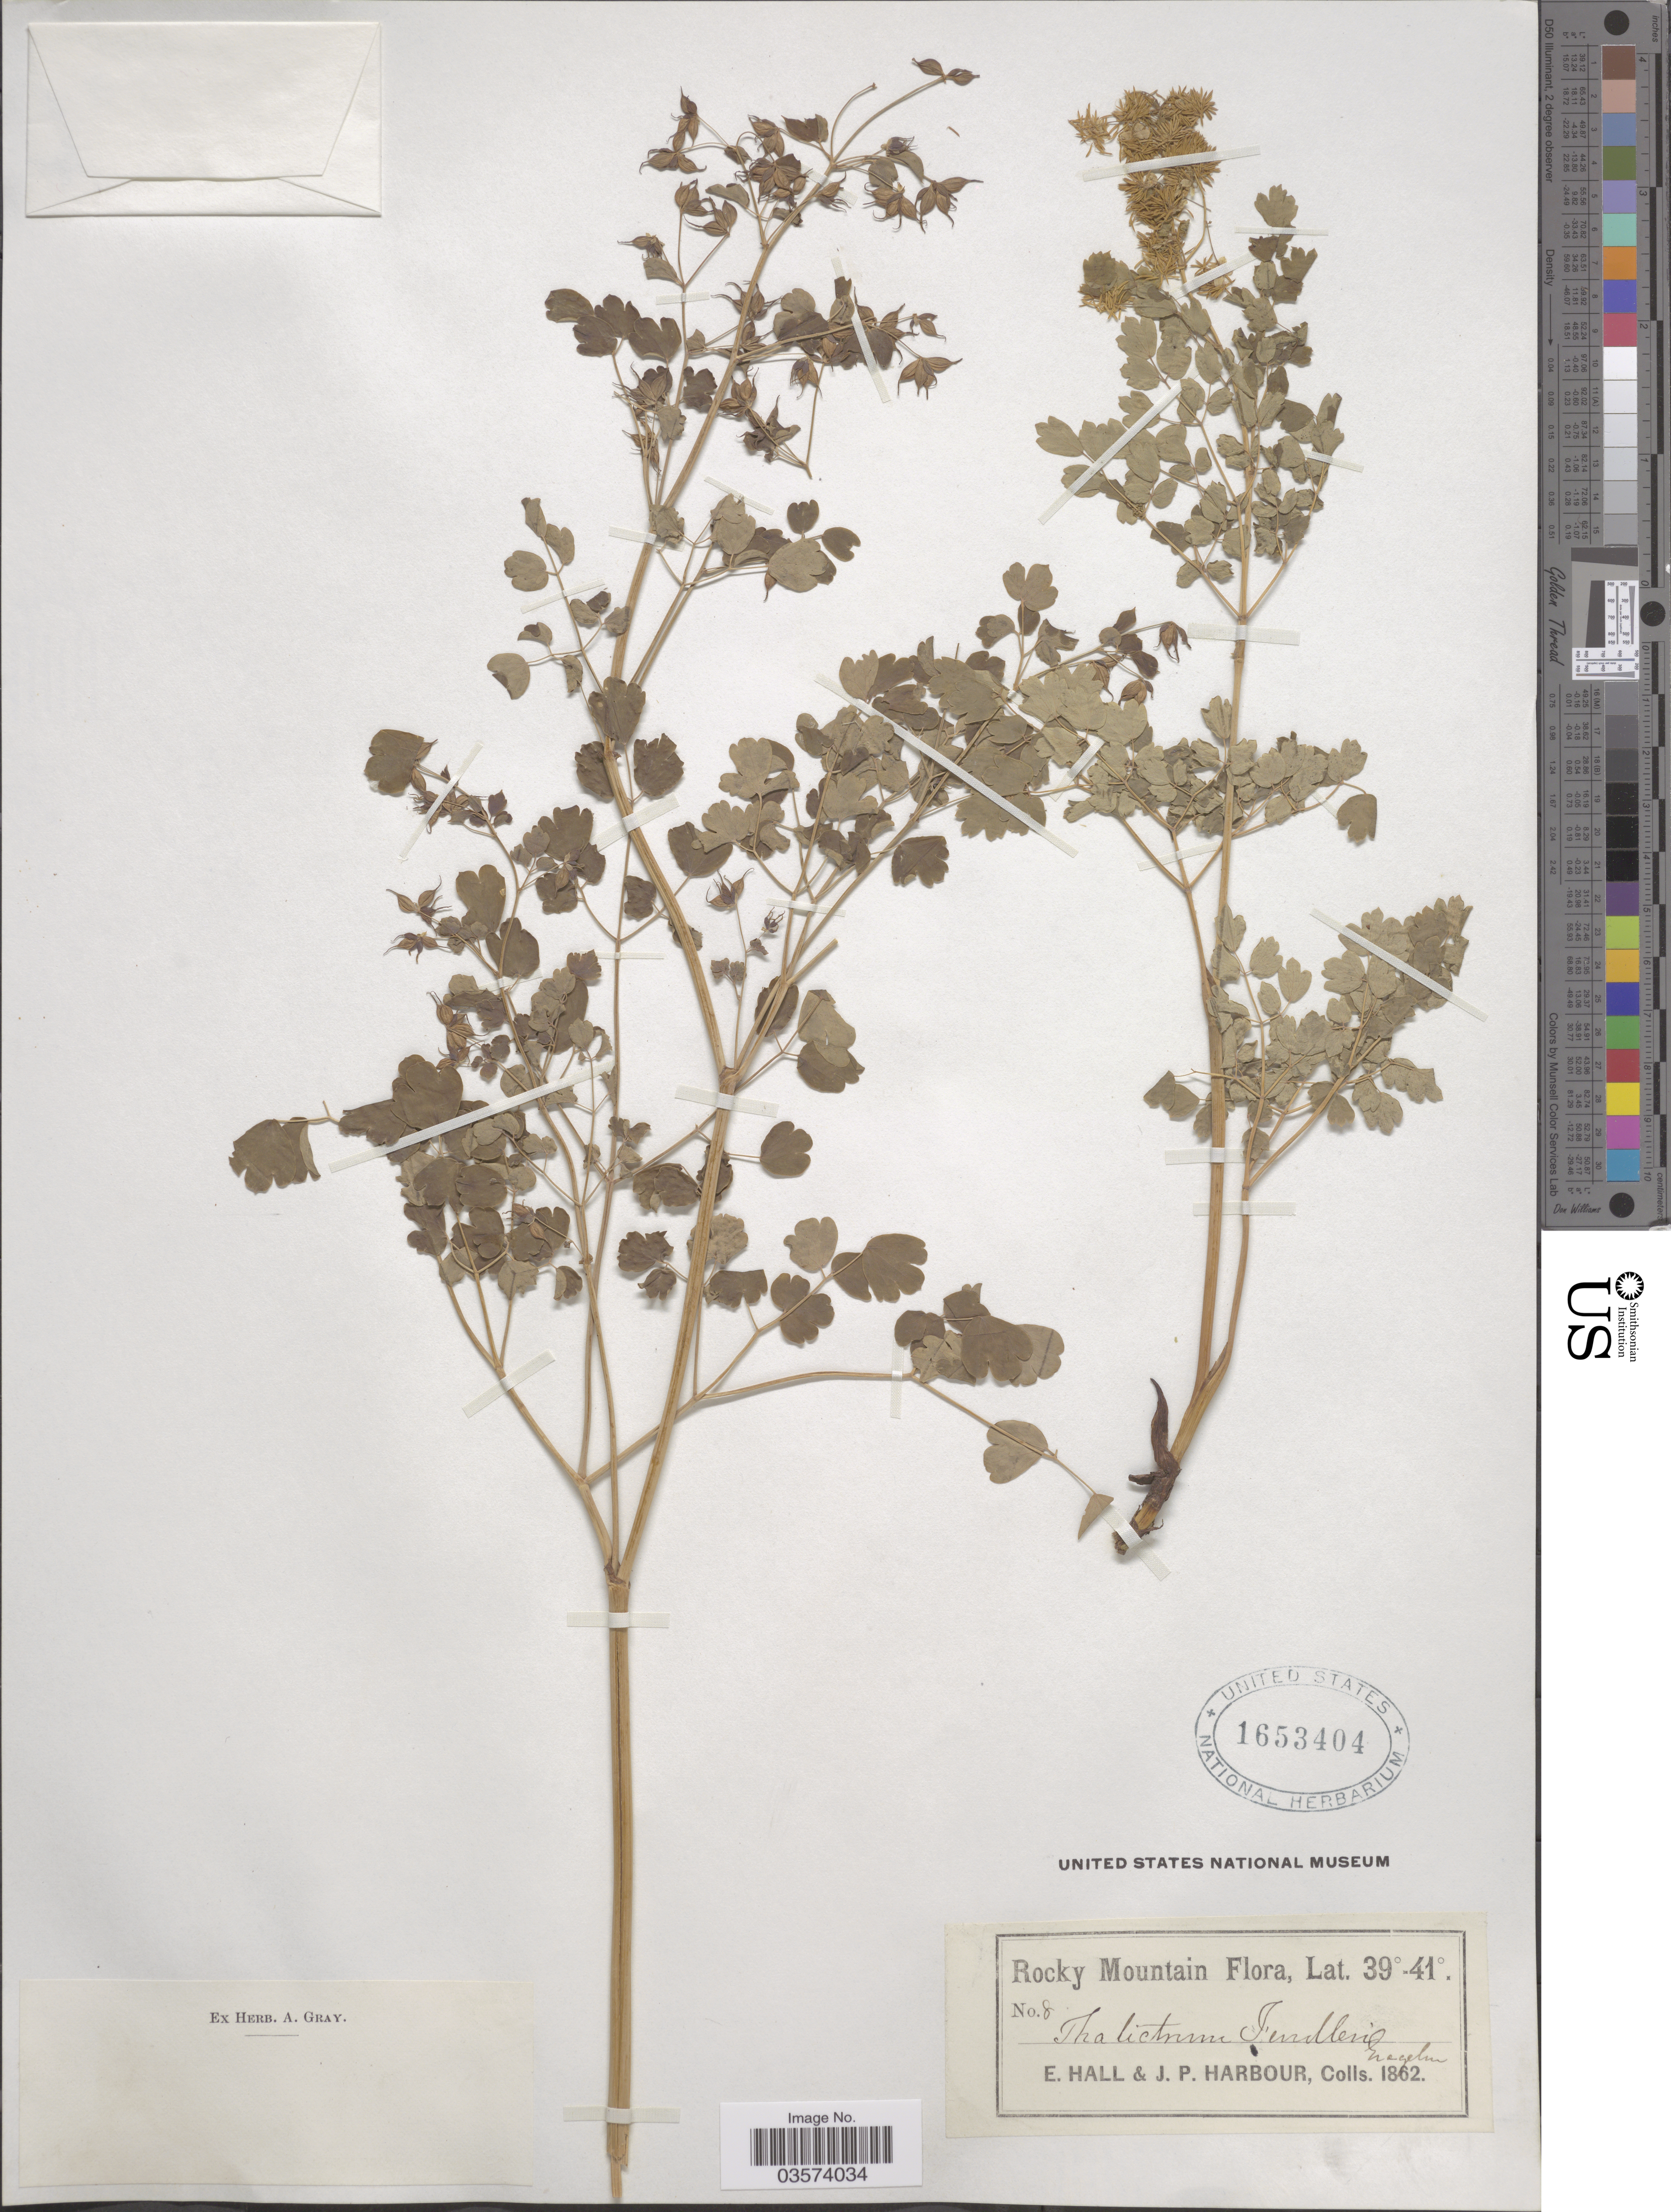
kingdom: Plantae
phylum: Tracheophyta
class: Magnoliopsida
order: Ranunculales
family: Ranunculaceae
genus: Thalictrum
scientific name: Thalictrum fendleri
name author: Engelm. ex A. Gray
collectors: E. Hall & J. Harbour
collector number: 8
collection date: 1862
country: United States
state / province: Colorado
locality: Rocky Mountain.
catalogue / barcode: US 1653404